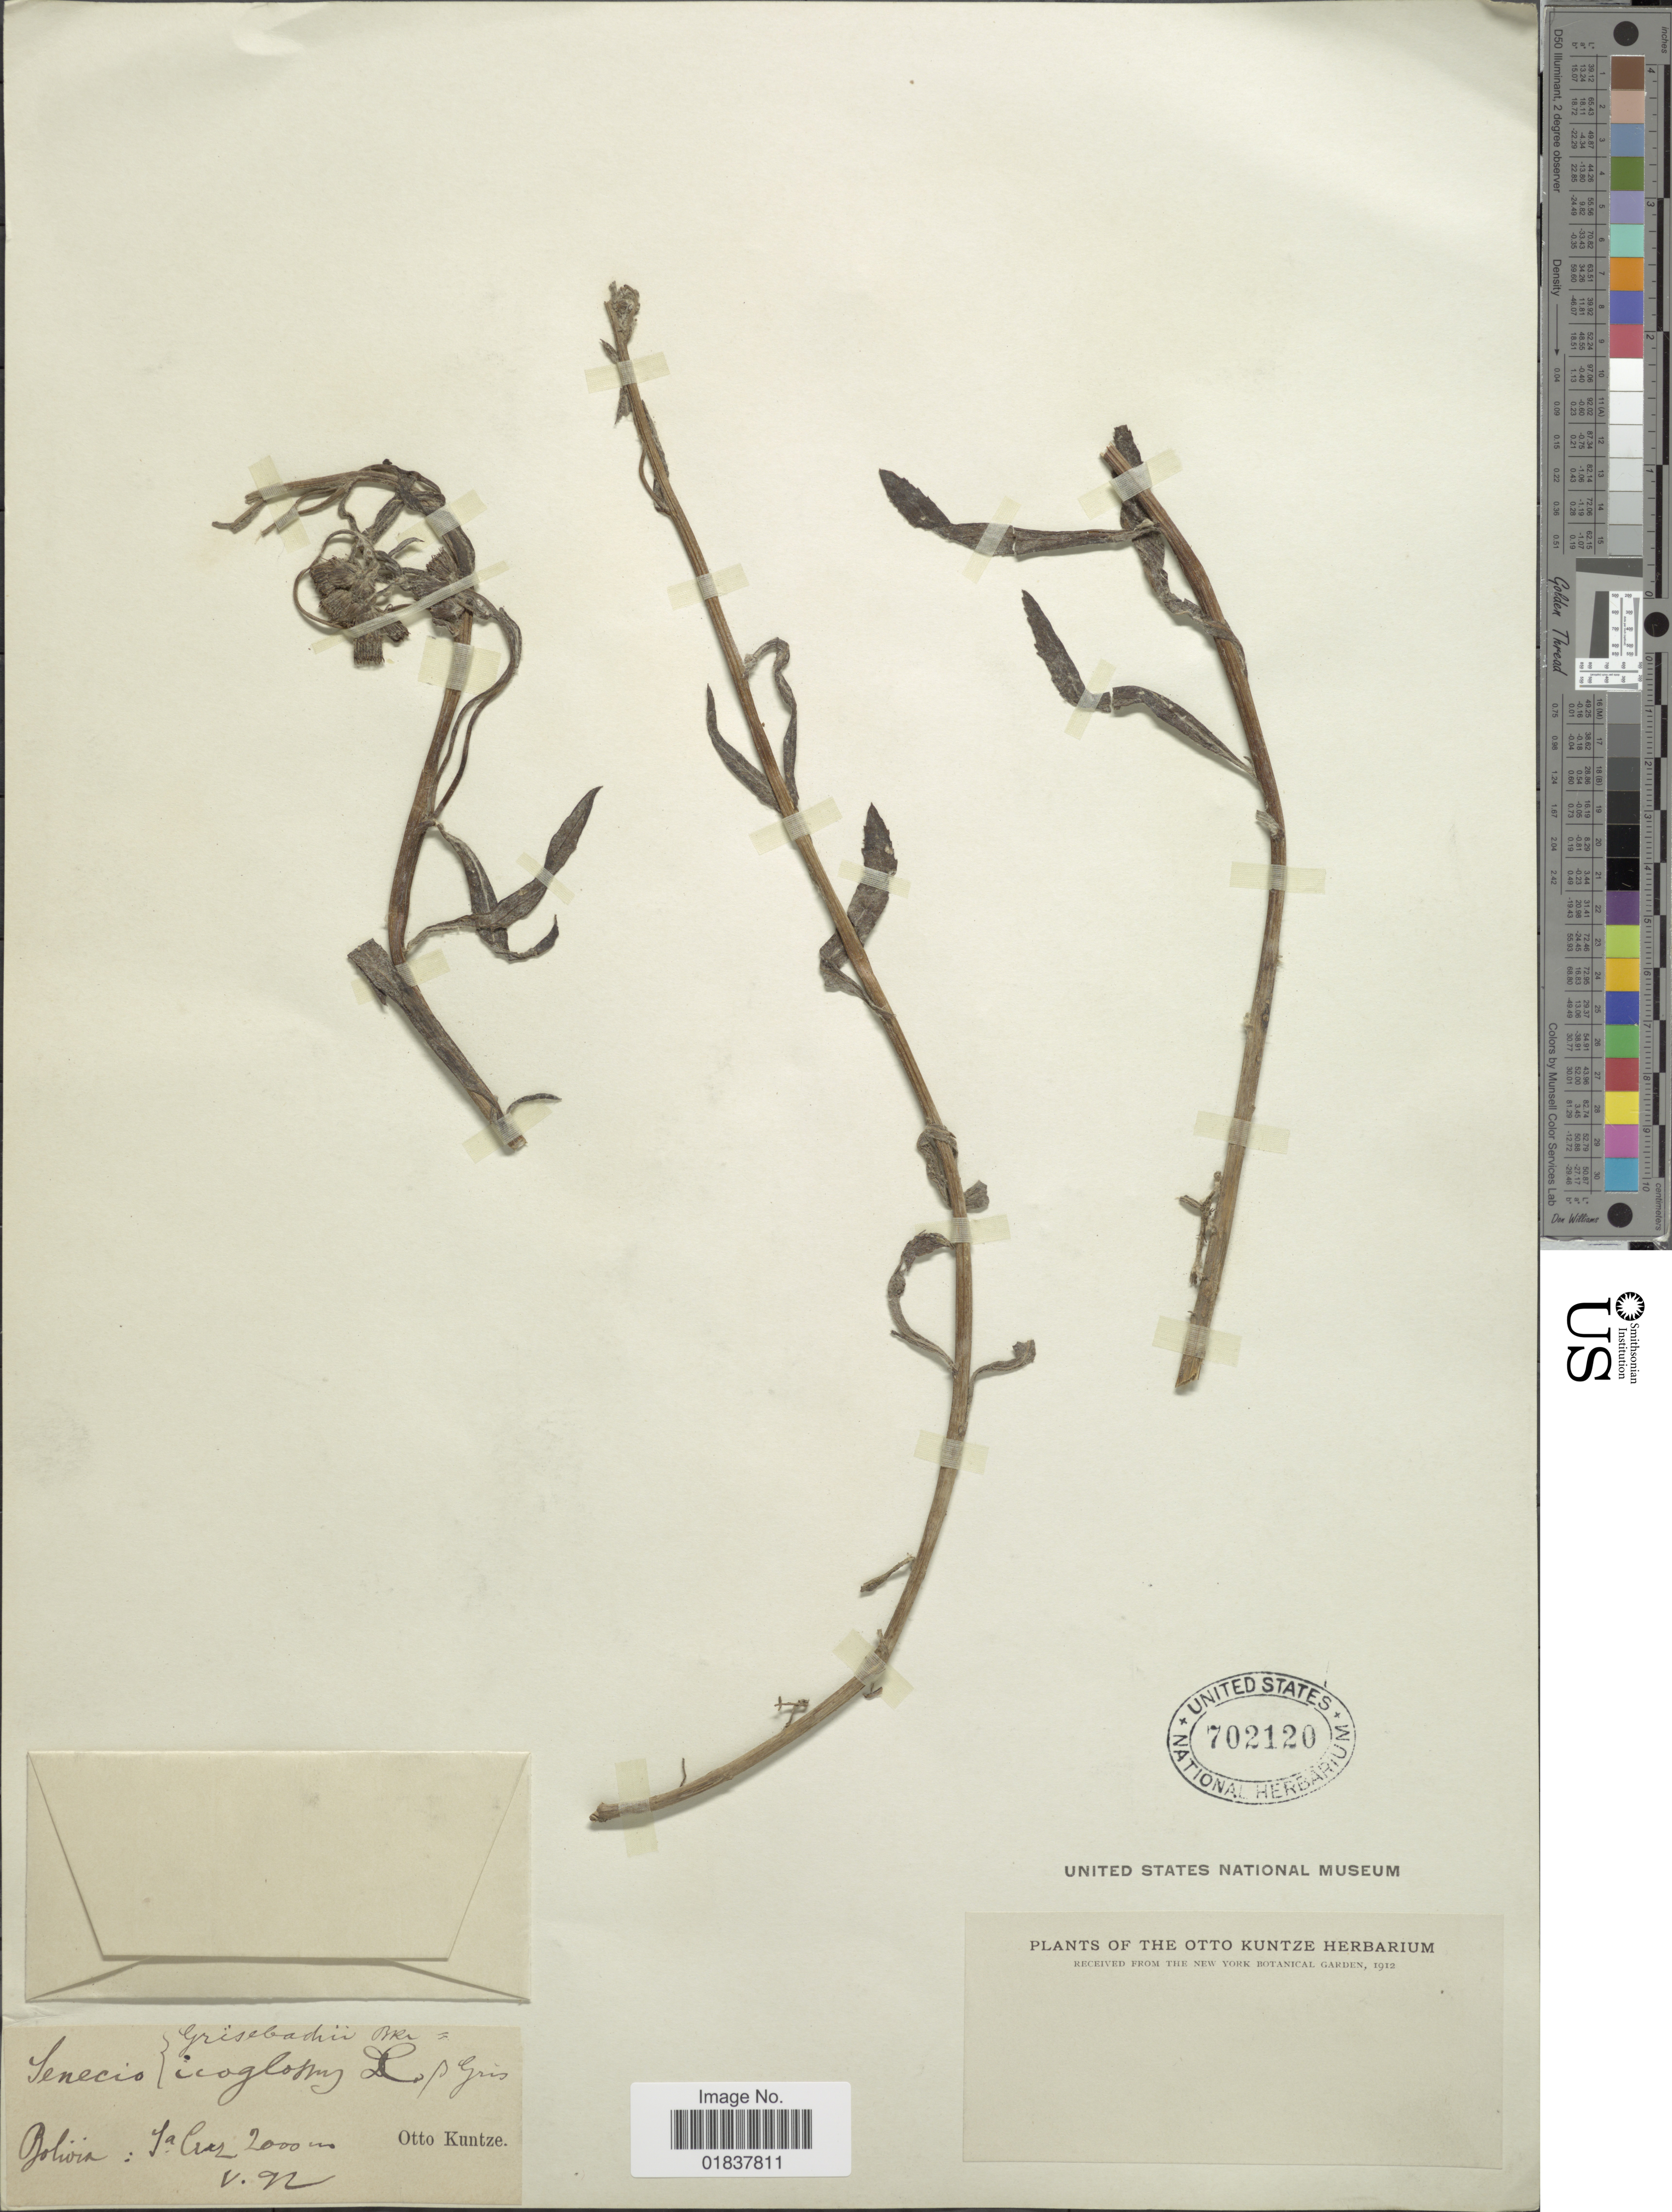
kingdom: Plantae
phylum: Tracheophyta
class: Magnoliopsida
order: Asterales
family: Asteraceae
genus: Senecio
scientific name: Senecio grisebachii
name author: Baker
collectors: C.E.O. Kuntze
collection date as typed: Transcribed d/m/y: /5/92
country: Bolivia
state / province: Santa Cruz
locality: Sa. Cruz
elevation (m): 2000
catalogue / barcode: US 702120